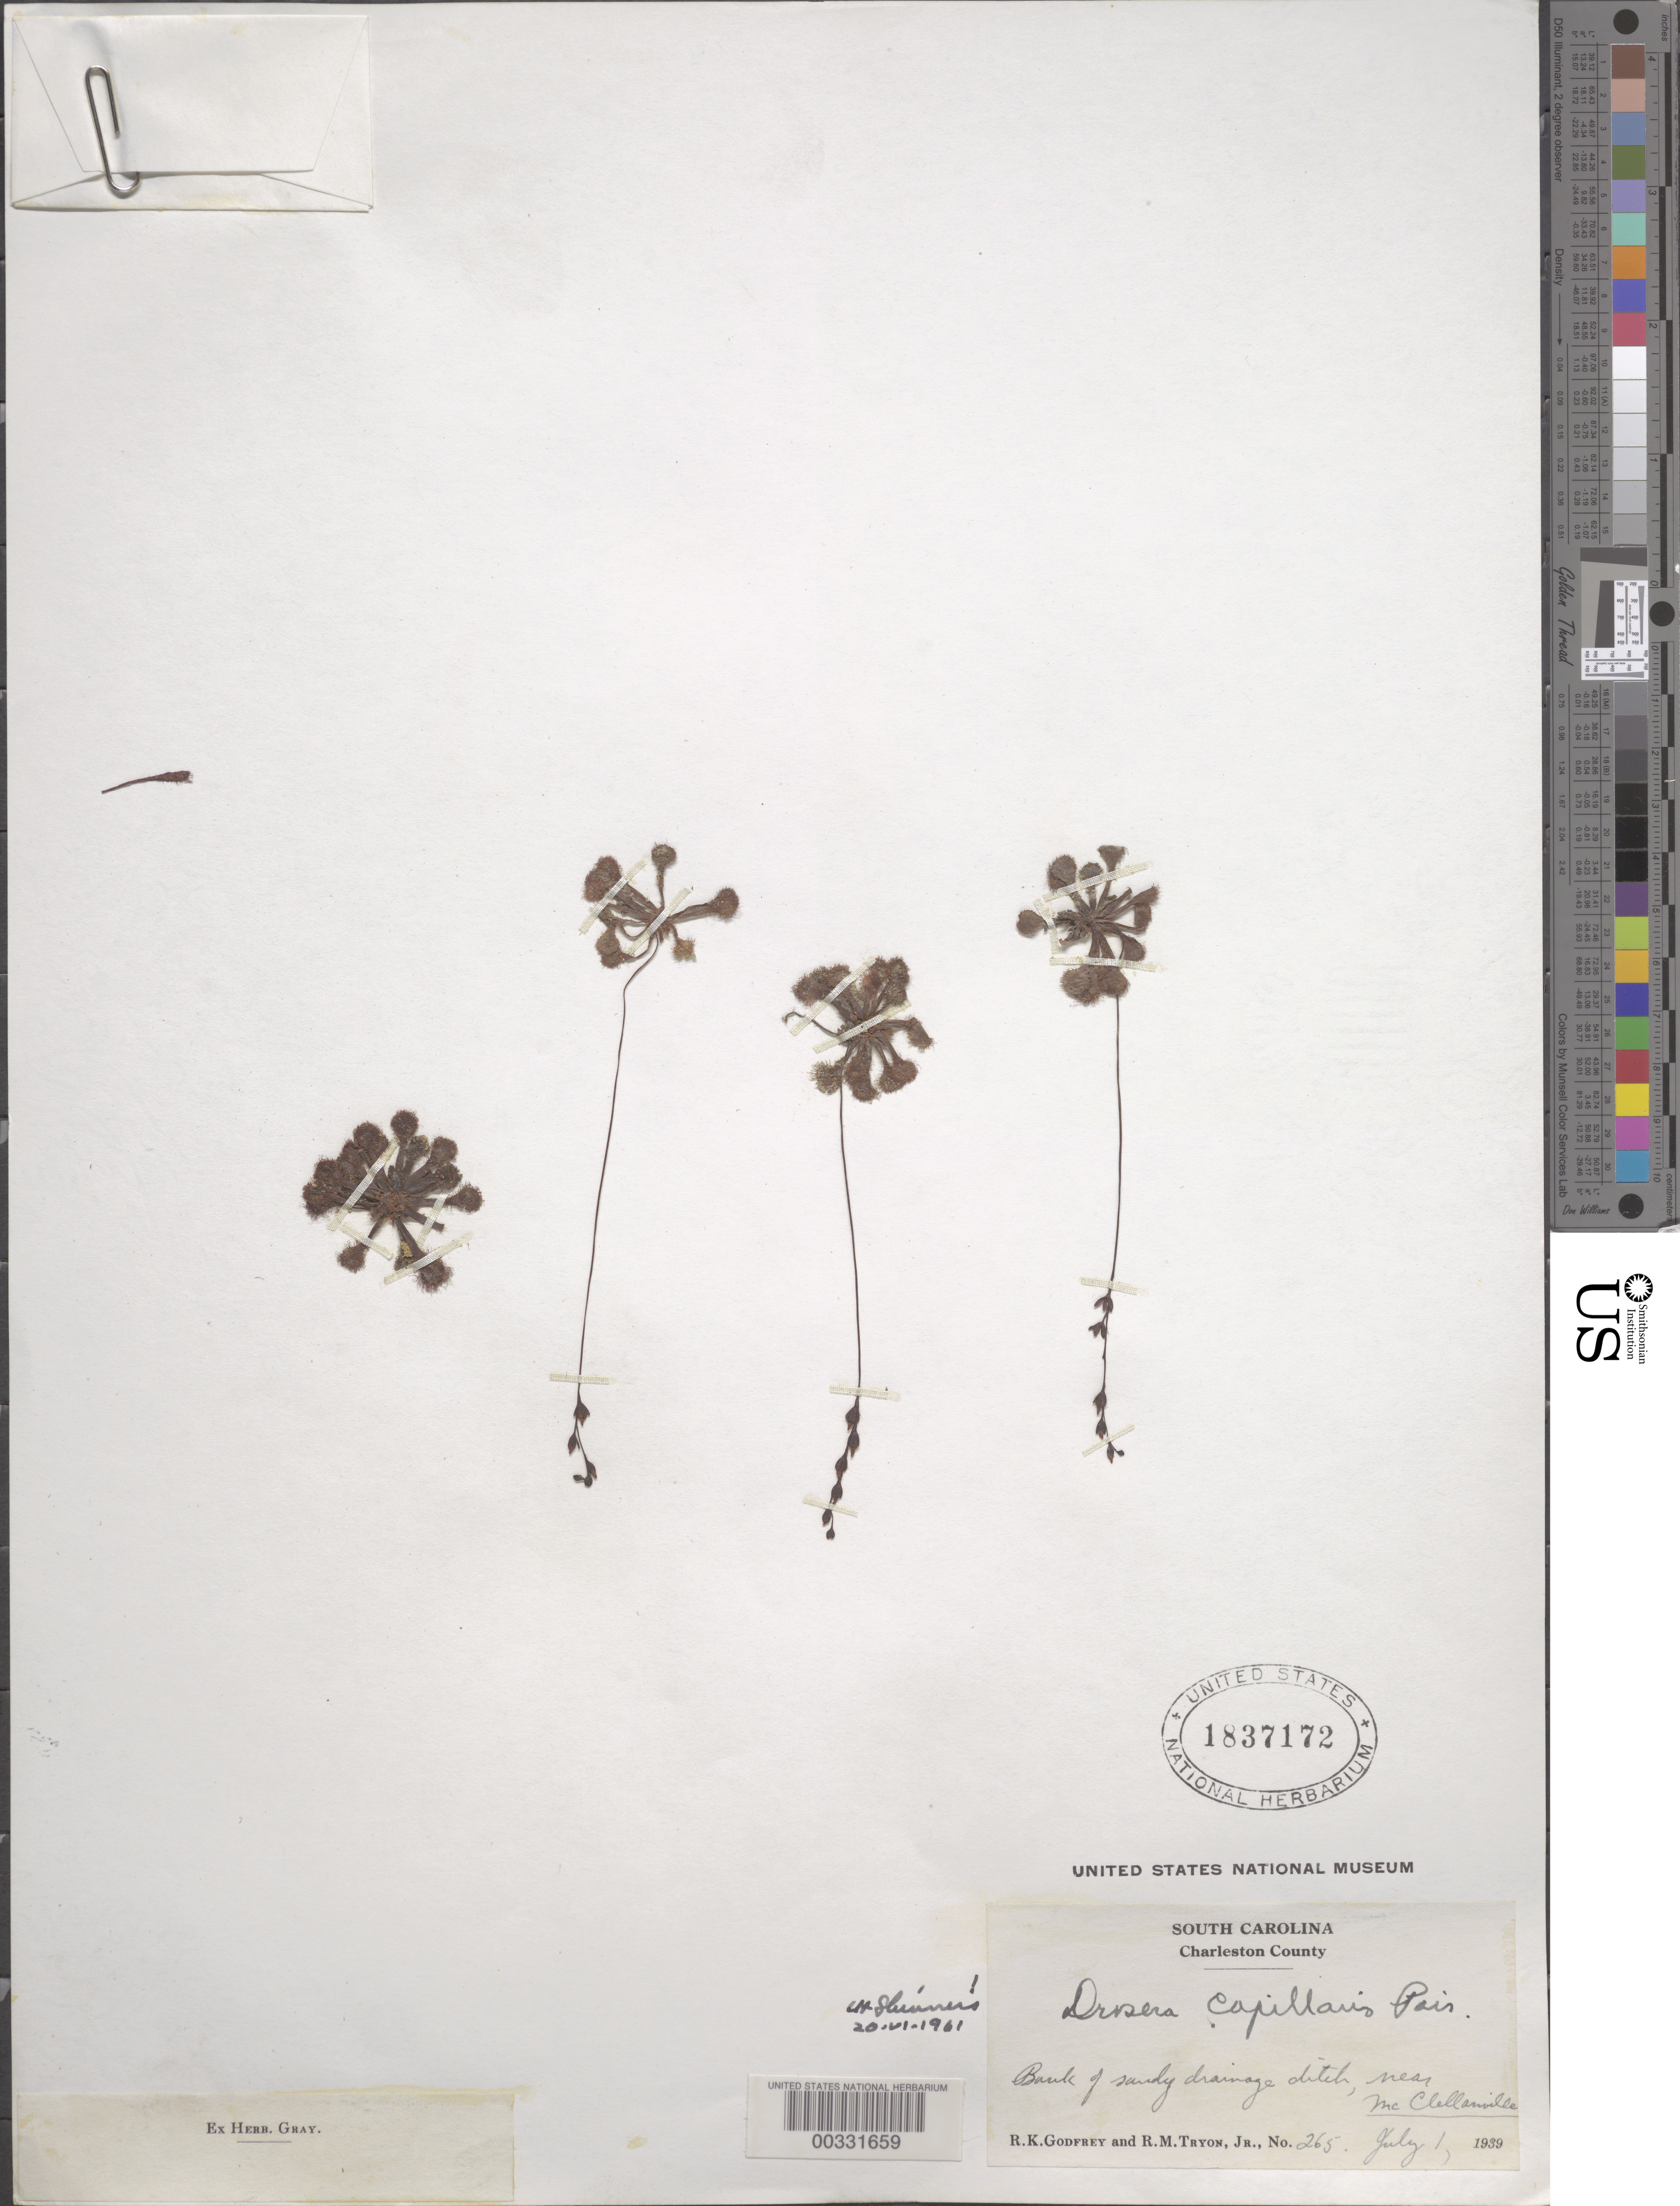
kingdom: Plantae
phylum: Tracheophyta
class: Magnoliopsida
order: Caryophyllales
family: Droseraceae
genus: Drosera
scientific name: Drosera capillaris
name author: Poir.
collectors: R. K. Godfrey & R. M. Tryon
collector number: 265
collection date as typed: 01 Jul 1939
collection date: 1939-07-01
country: United States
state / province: South Carolina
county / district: Charleston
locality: Mcclellanville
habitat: Bank of sandy drainage ditch.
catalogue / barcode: US 1837172